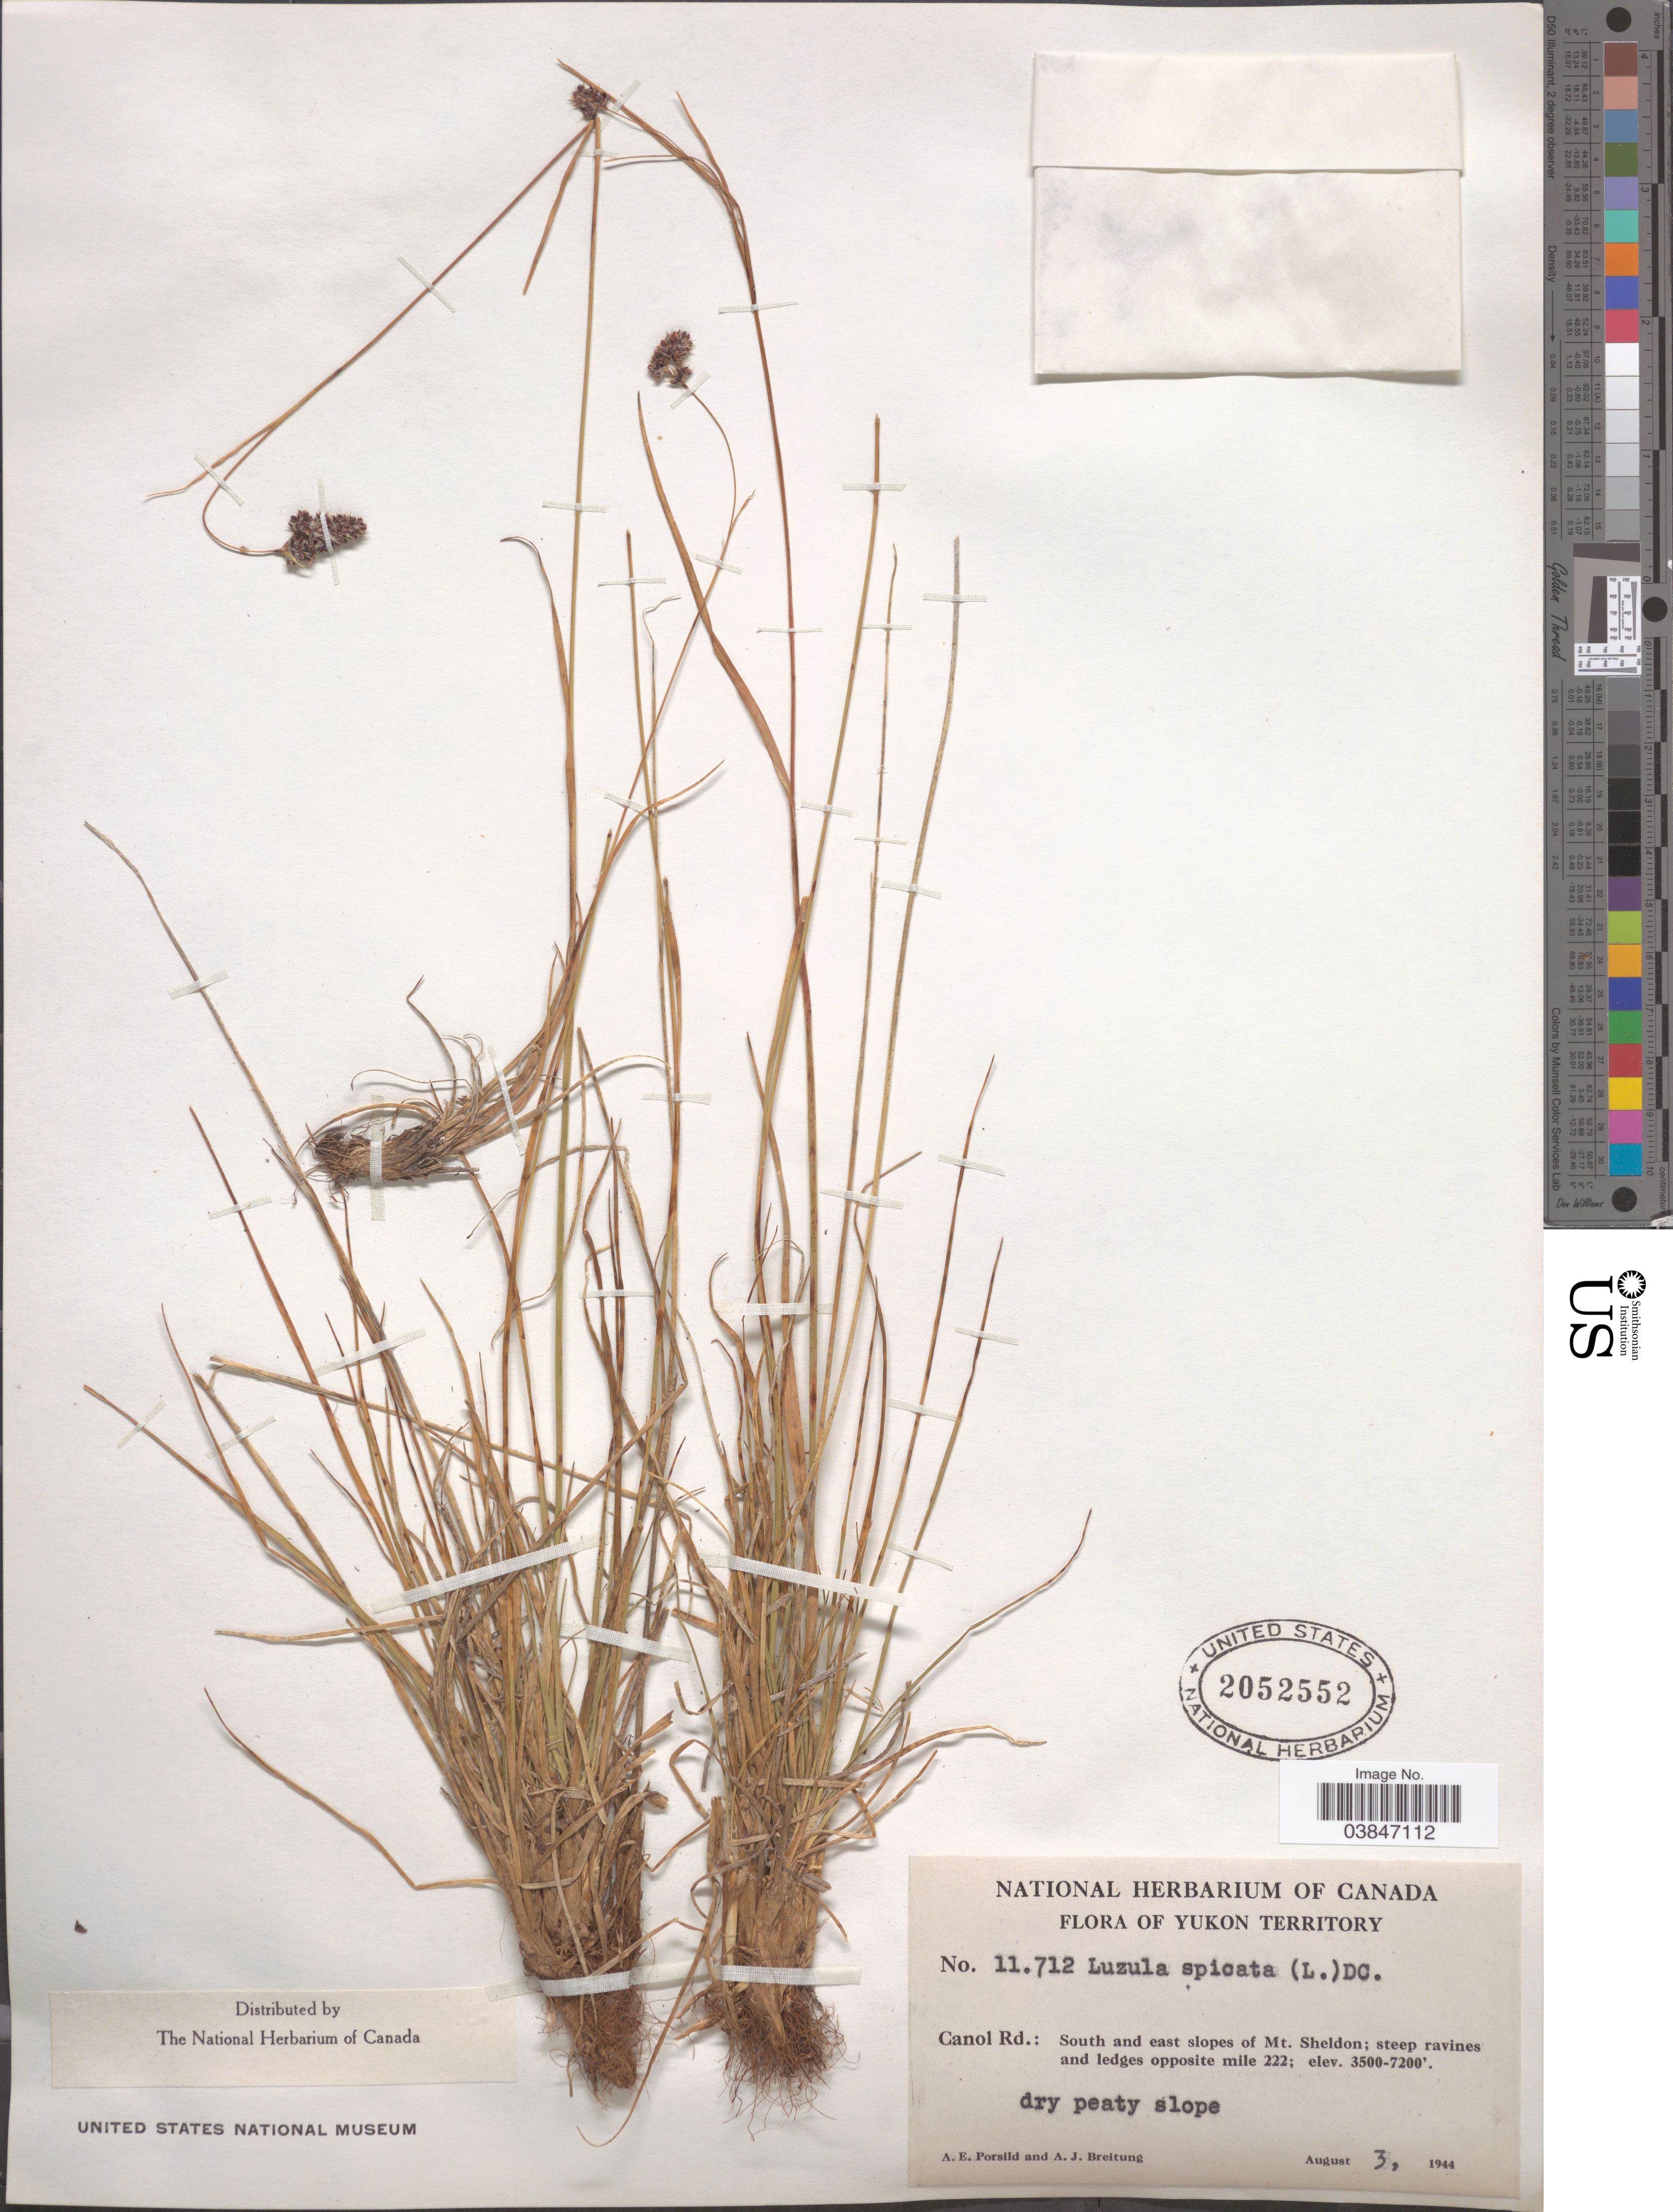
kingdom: Plantae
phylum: Tracheophyta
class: Liliopsida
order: Poales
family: Juncaceae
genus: Luzula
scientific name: Luzula spicata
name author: (L.) DC.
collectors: A. E. Porsild & A. Breitung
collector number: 11712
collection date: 1944-08-03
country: Canada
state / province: Yukon Territory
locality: Canol Rd.: South and east slopes of Mt. Sheldon; steep ravines and ledges opposite mile 222.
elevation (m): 1067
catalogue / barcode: US 2052552